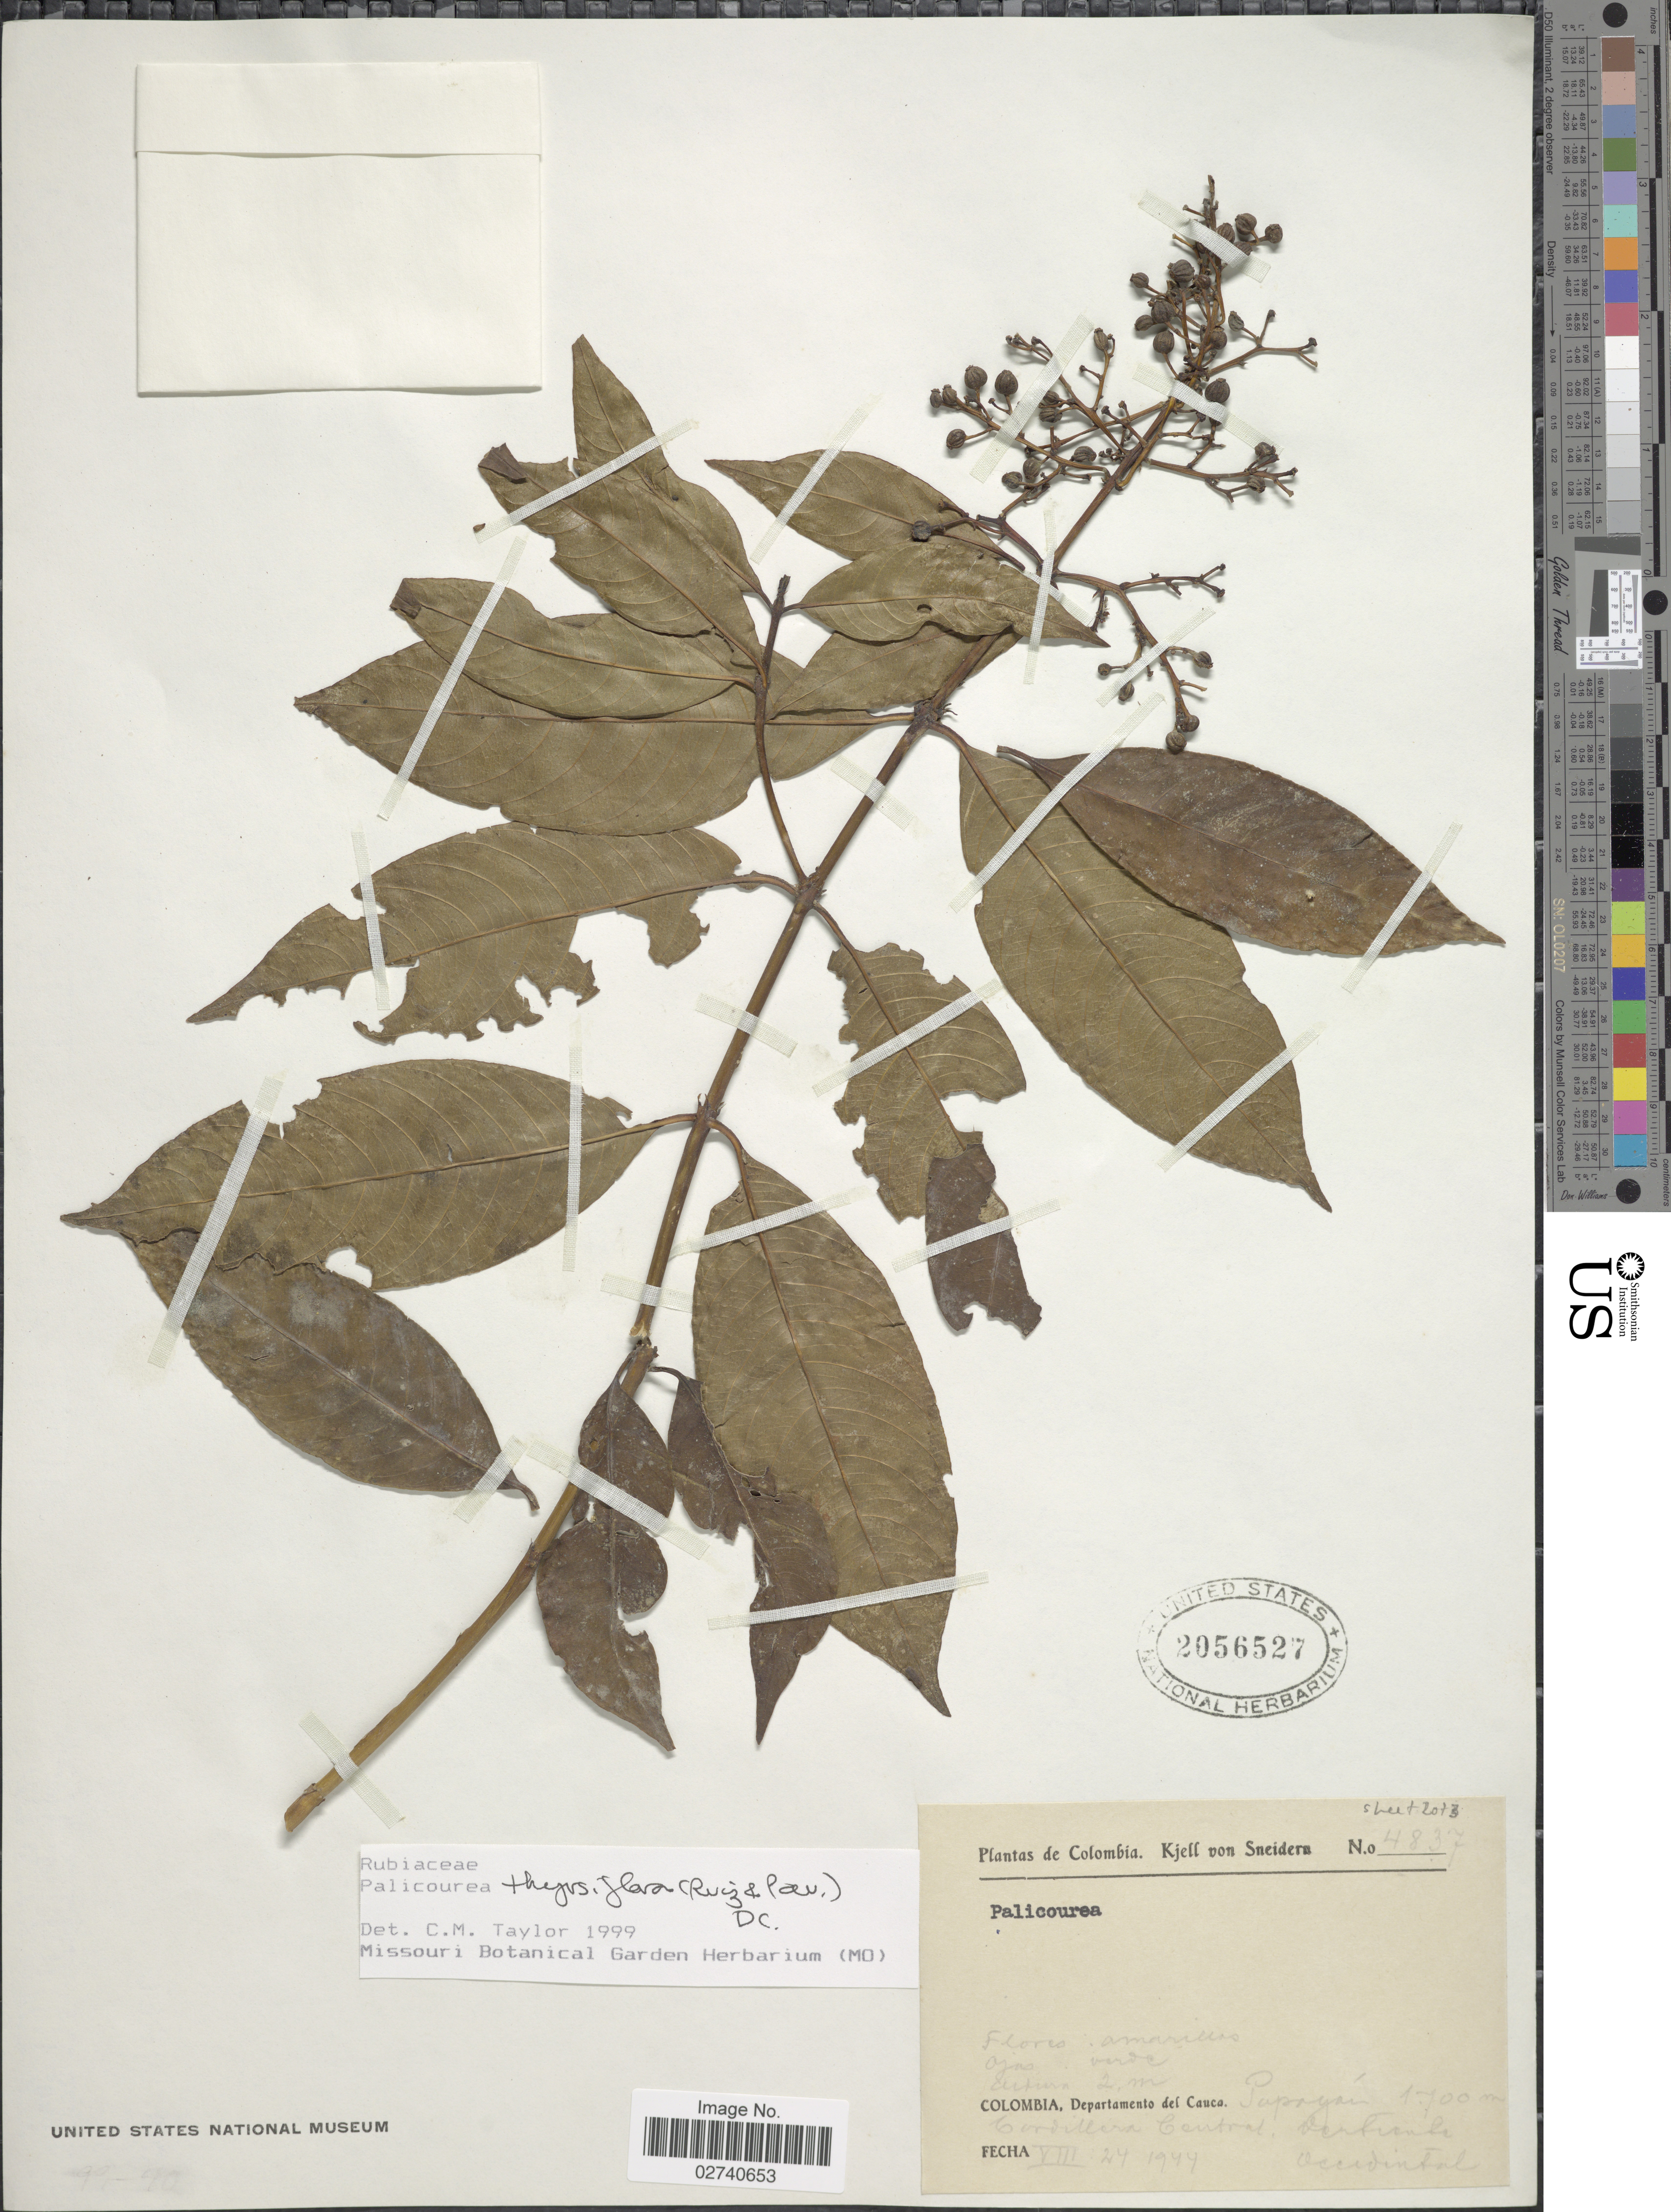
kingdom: Plantae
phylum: Tracheophyta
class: Magnoliopsida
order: Gentianales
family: Rubiaceae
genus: Palicourea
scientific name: Palicourea thyrsiflora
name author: (Ruiz & Pav.) DC.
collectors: K. von Sneidern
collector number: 4837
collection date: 1944-08-24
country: Colombia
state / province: Cauca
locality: Popayan. Cordillera Central. Vertiente Occidental.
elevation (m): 1700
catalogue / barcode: US 2056527